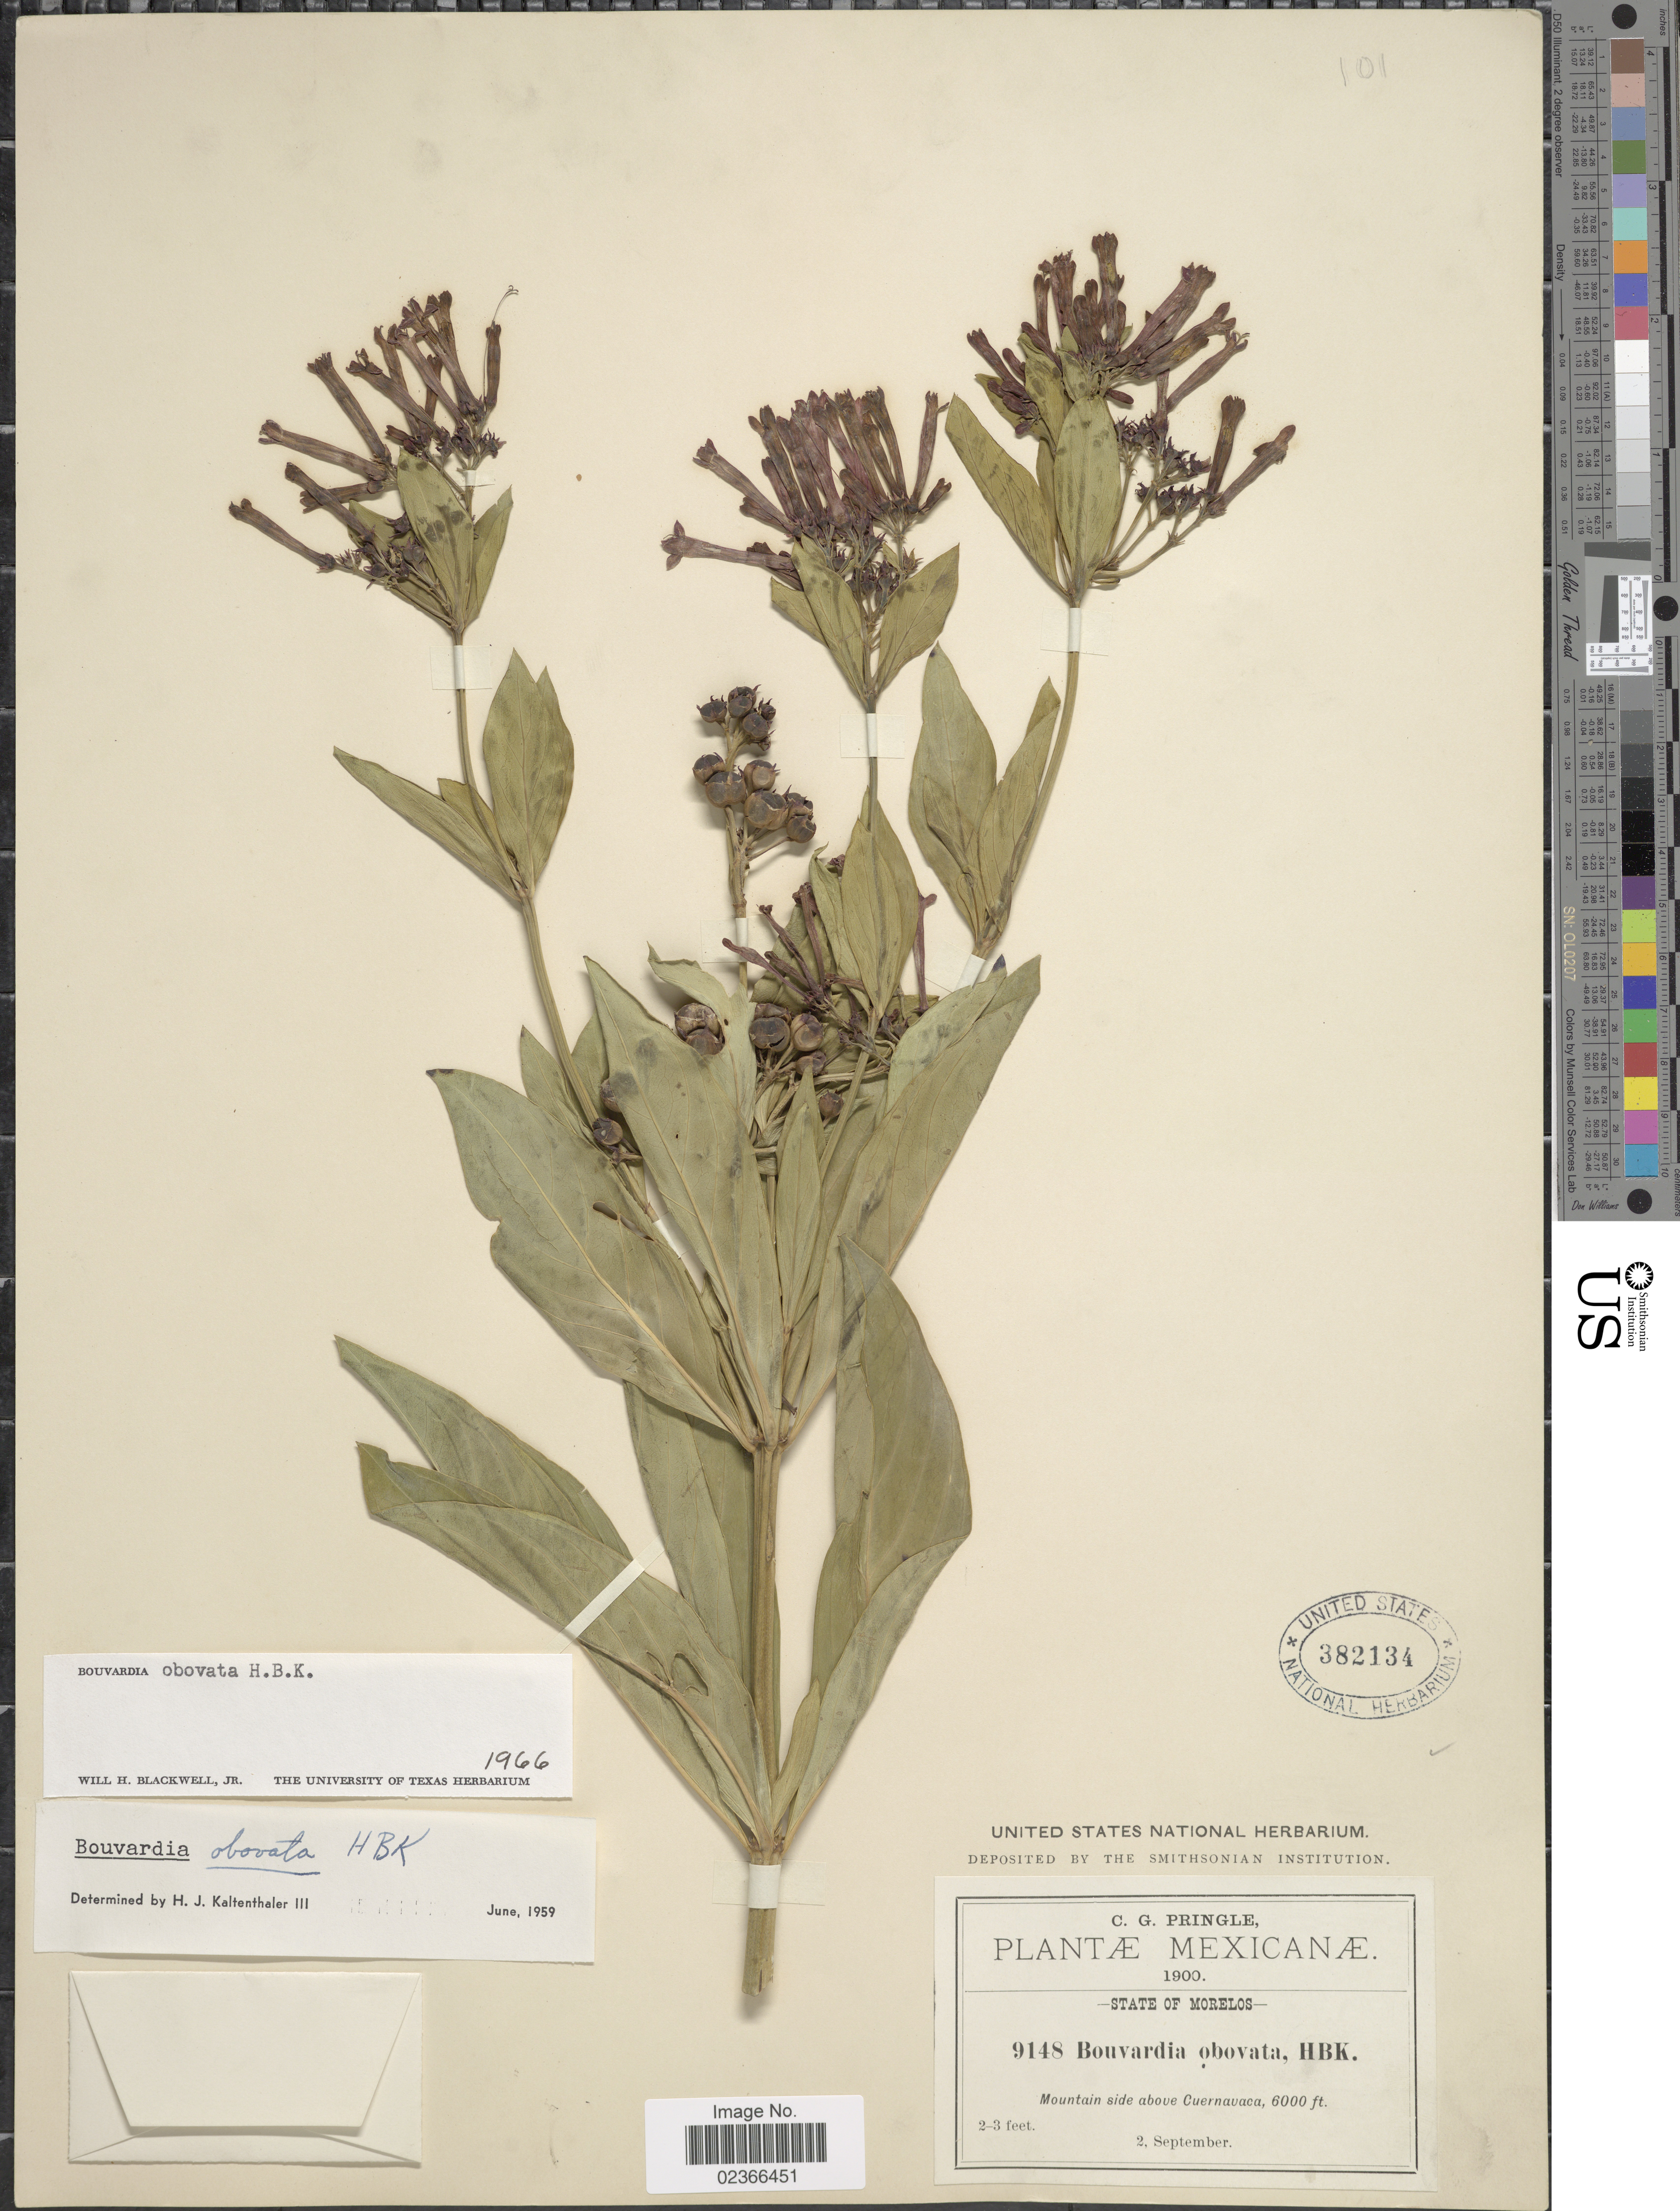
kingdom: Plantae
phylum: Tracheophyta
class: Magnoliopsida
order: Gentianales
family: Rubiaceae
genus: Bouvardia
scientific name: Bouvardia obovata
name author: Kunth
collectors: C. G. Pringle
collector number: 9148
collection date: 1900-09-02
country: Mexico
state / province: Morelos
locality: Mountain side above Cuernavaca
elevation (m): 1829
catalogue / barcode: US 382134